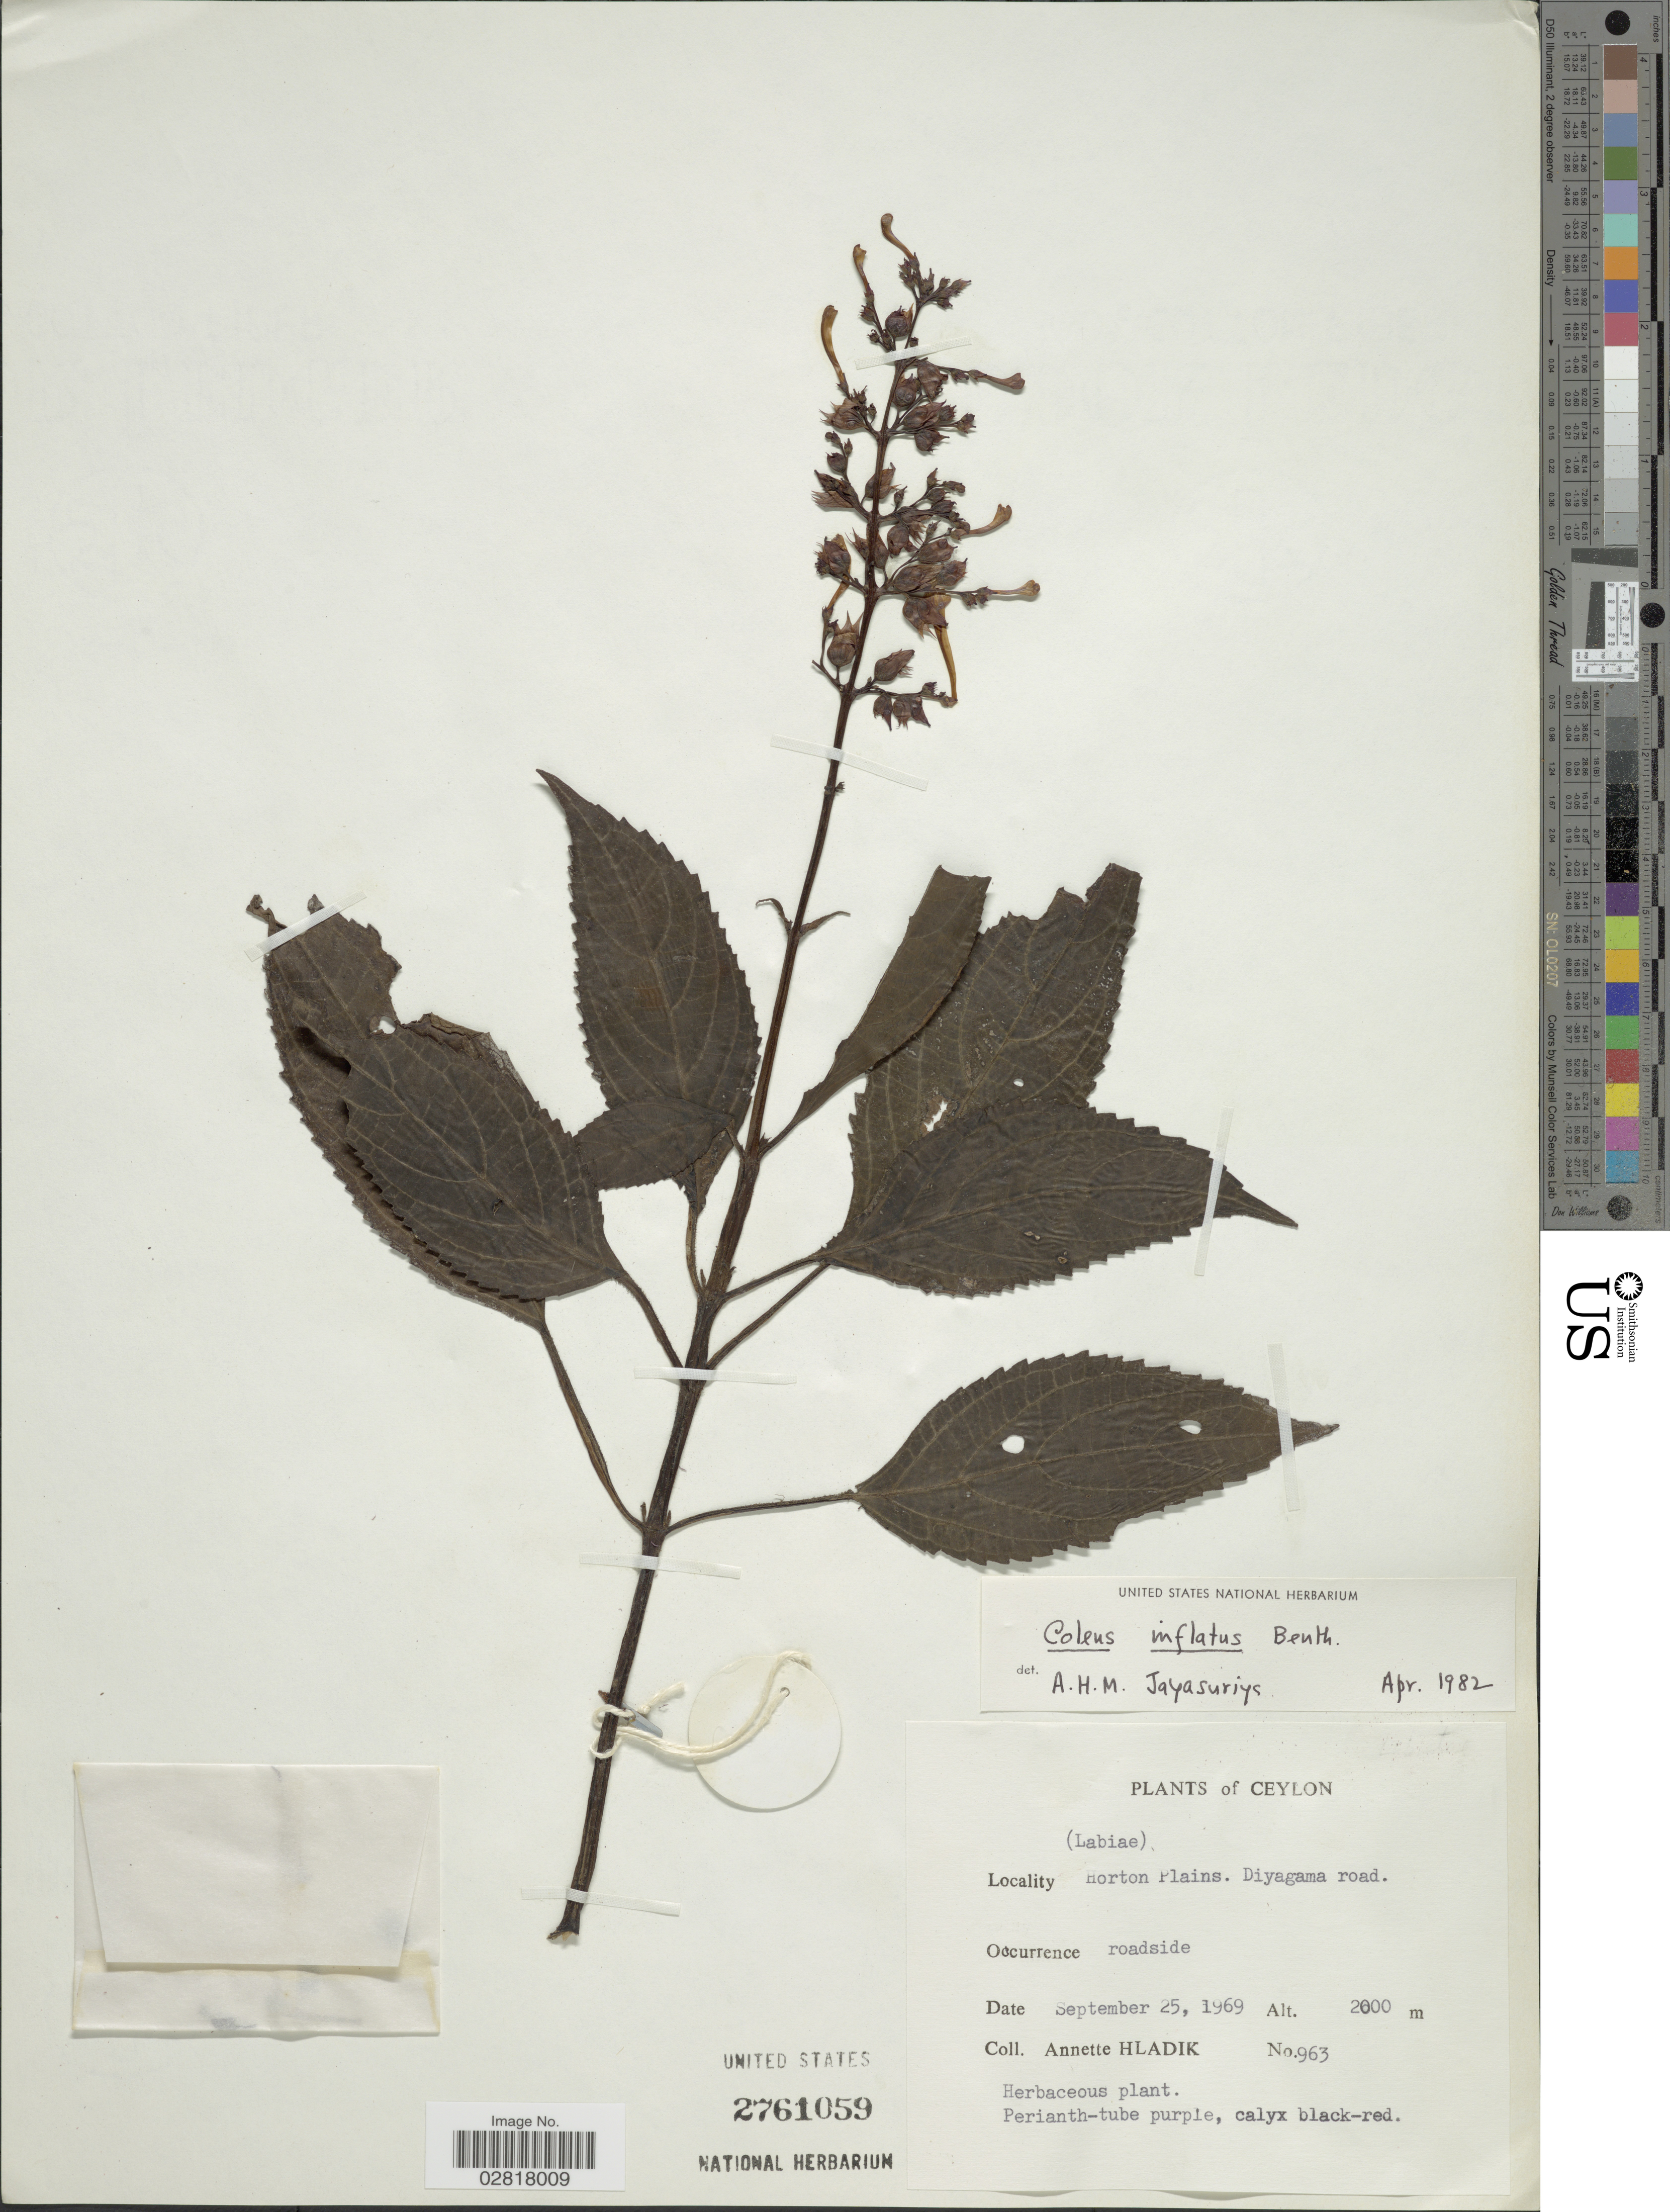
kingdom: Plantae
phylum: Tracheophyta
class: Magnoliopsida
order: Lamiales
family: Lamiaceae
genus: Plectranthus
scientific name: Plectranthus inflatus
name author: (Benth.) R.H. Willemse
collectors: A. Hladik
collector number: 963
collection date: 1969-09-25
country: Sri Lanka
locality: Ceylon. Horton Plains, Diyagama road.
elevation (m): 2000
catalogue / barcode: US 2761059